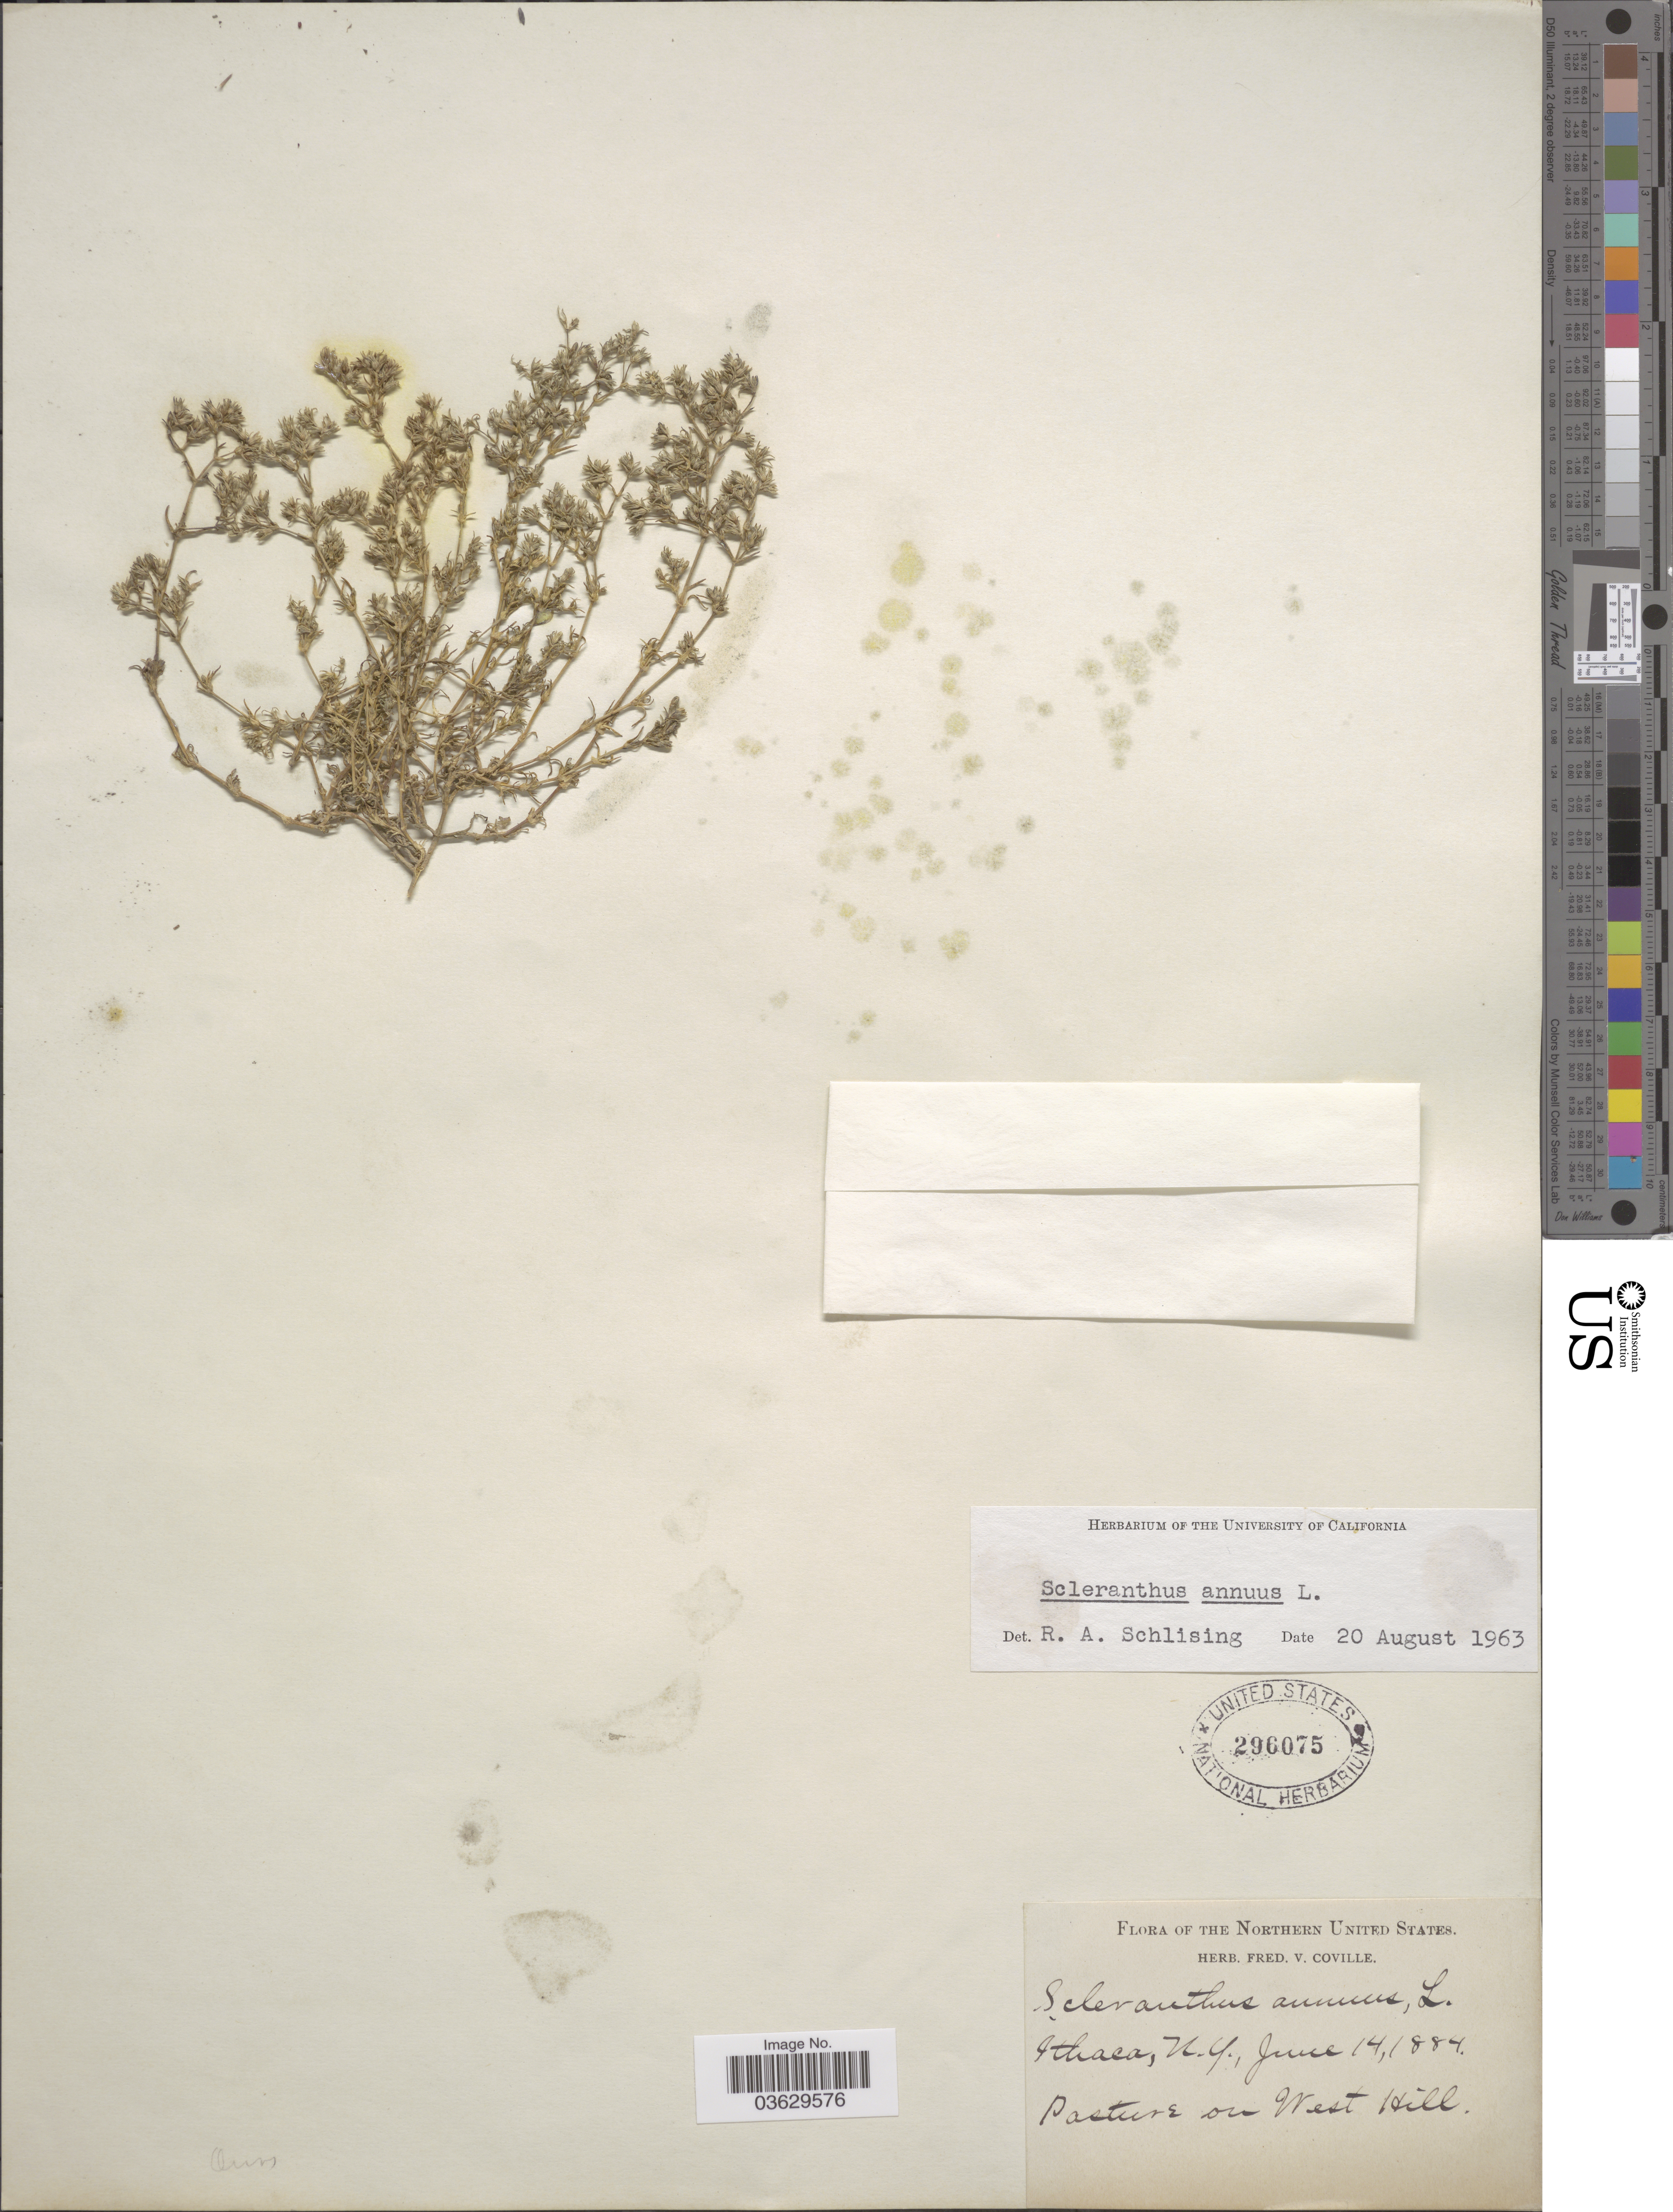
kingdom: Plantae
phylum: Tracheophyta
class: Magnoliopsida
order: Caryophyllales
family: Caryophyllaceae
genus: Scleranthus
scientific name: Scleranthus annuus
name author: L.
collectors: ex herb. Fred. V. Coville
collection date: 1884-06-14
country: United States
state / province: New York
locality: The Northern United States. Ithaca.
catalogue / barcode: US 296075